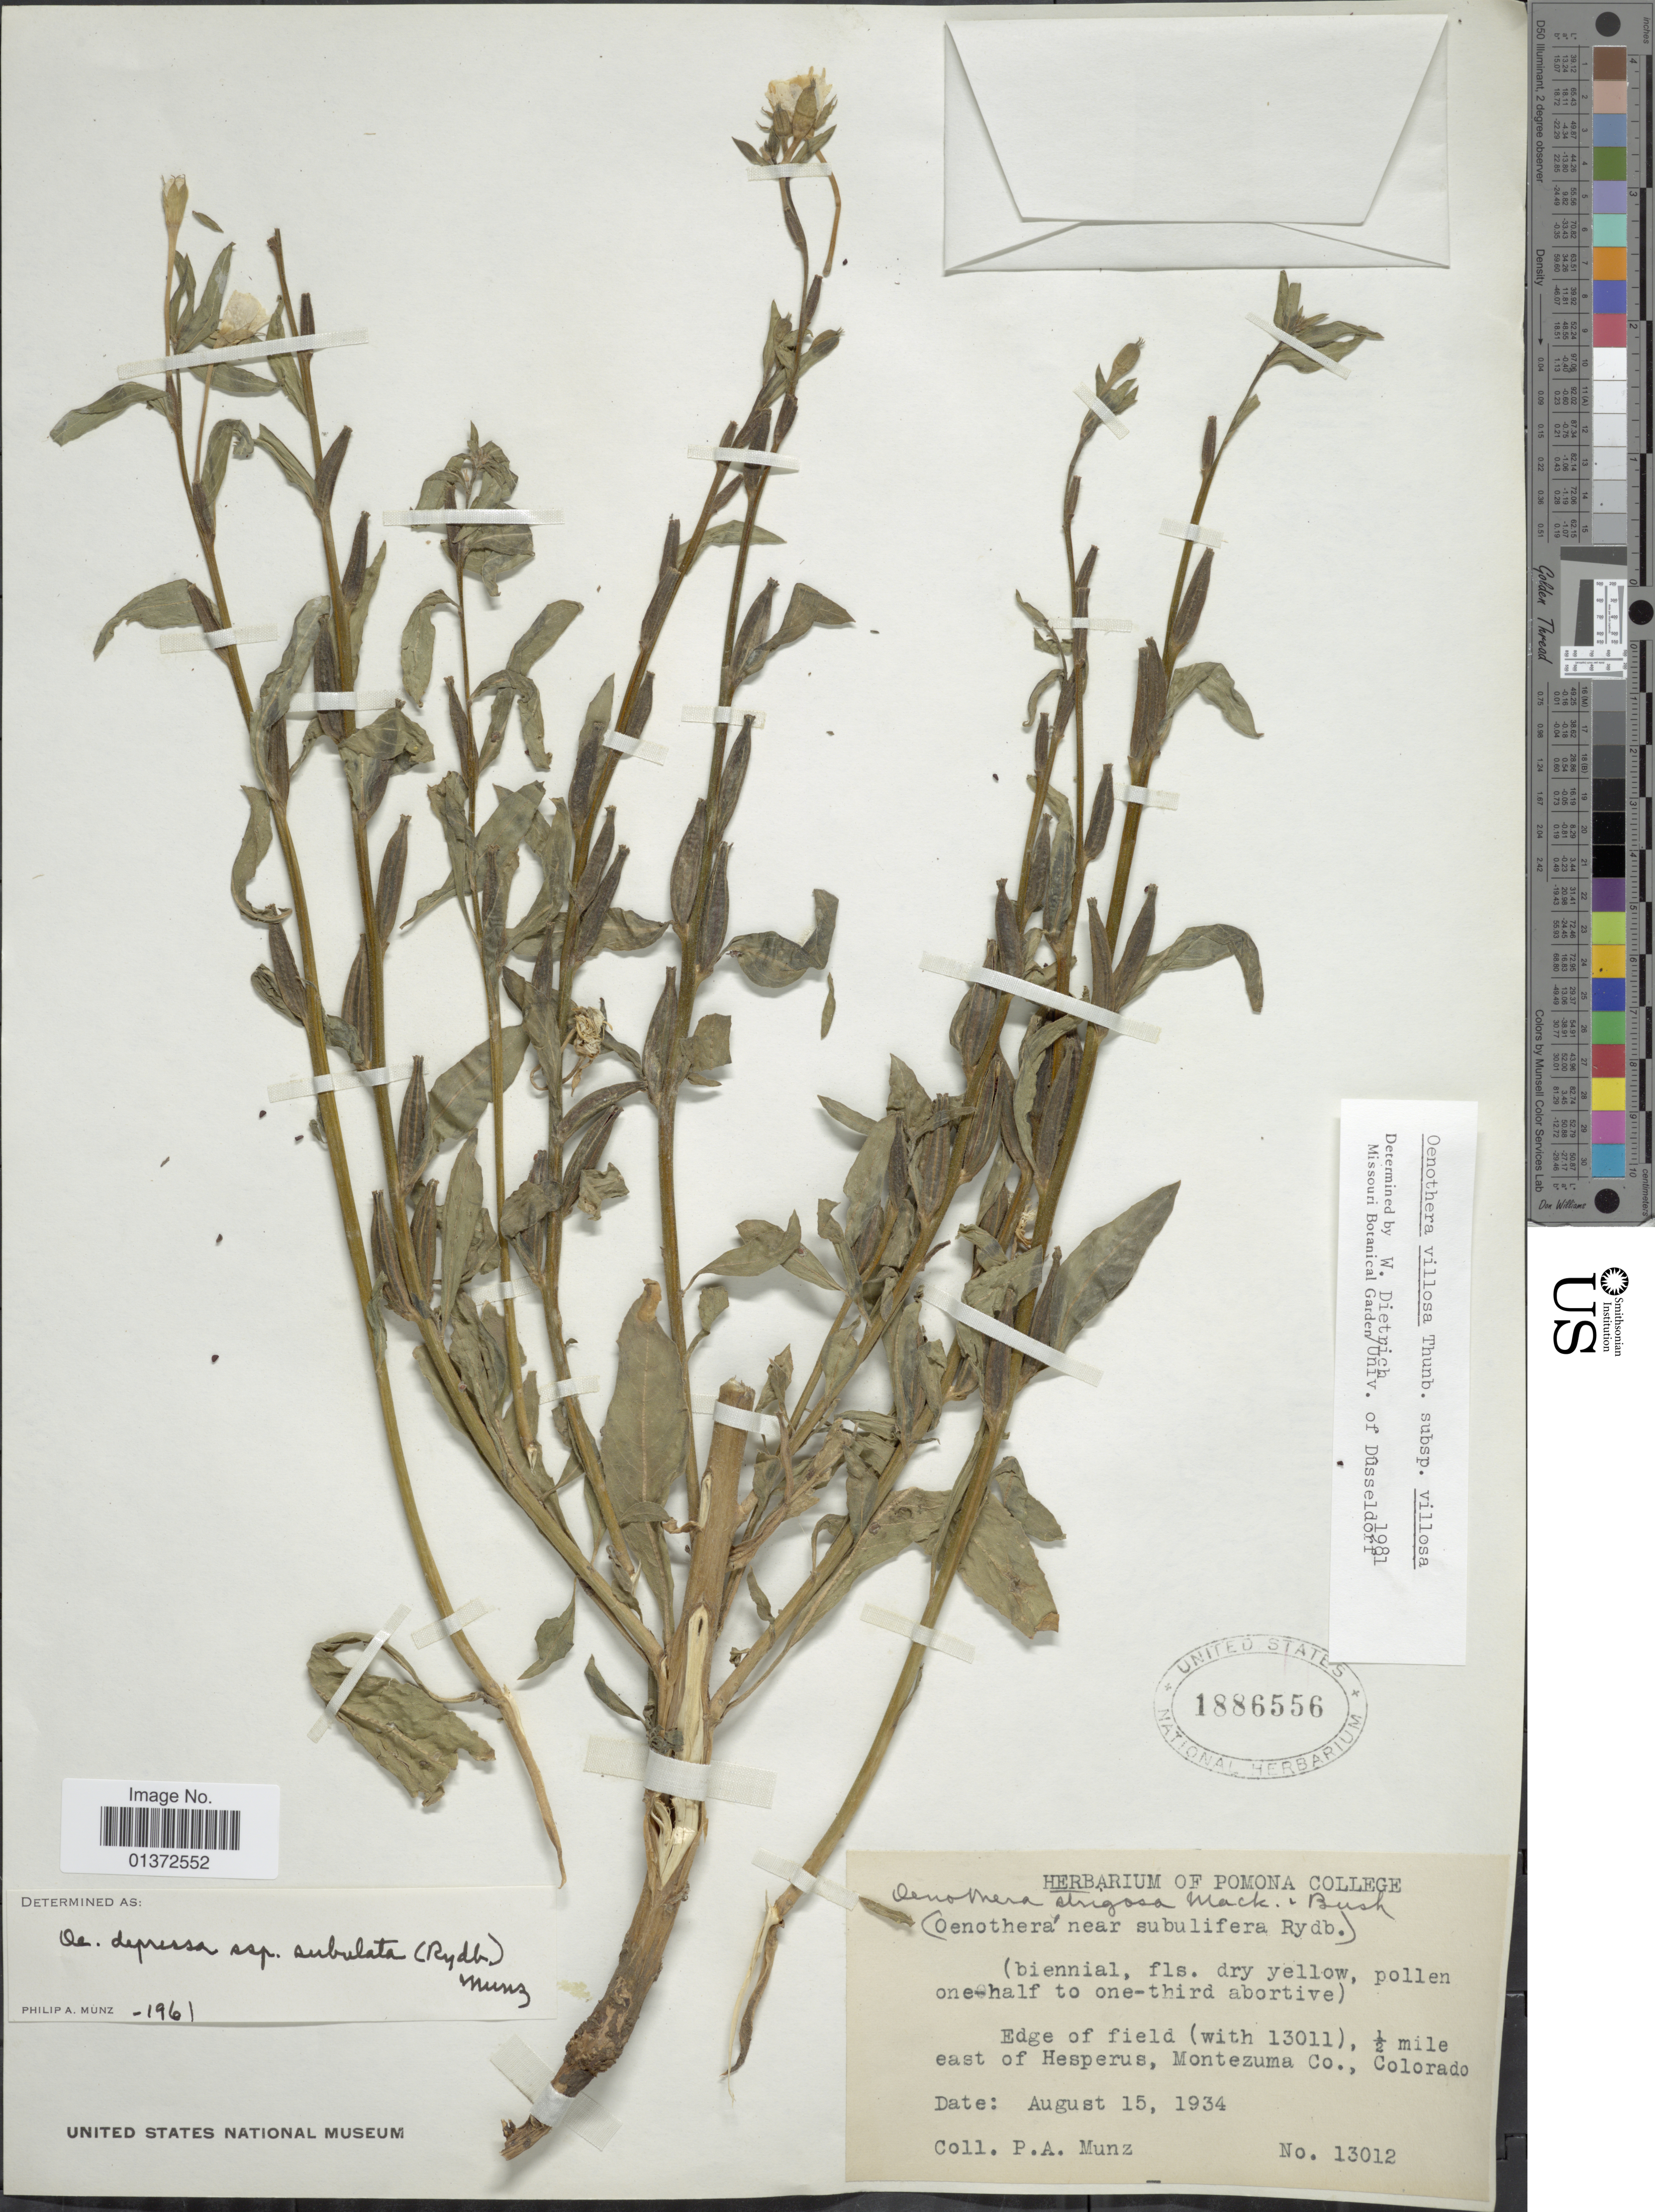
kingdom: Plantae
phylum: Tracheophyta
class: Magnoliopsida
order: Myrtales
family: Onagraceae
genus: Oenothera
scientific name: Oenothera villosa subsp. villosa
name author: Thunb.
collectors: P. A. Munz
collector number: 13012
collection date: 1934-08-15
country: United States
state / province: Colorado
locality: ½ mile east of Hesperus, Montezuma Co.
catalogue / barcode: US 1886556